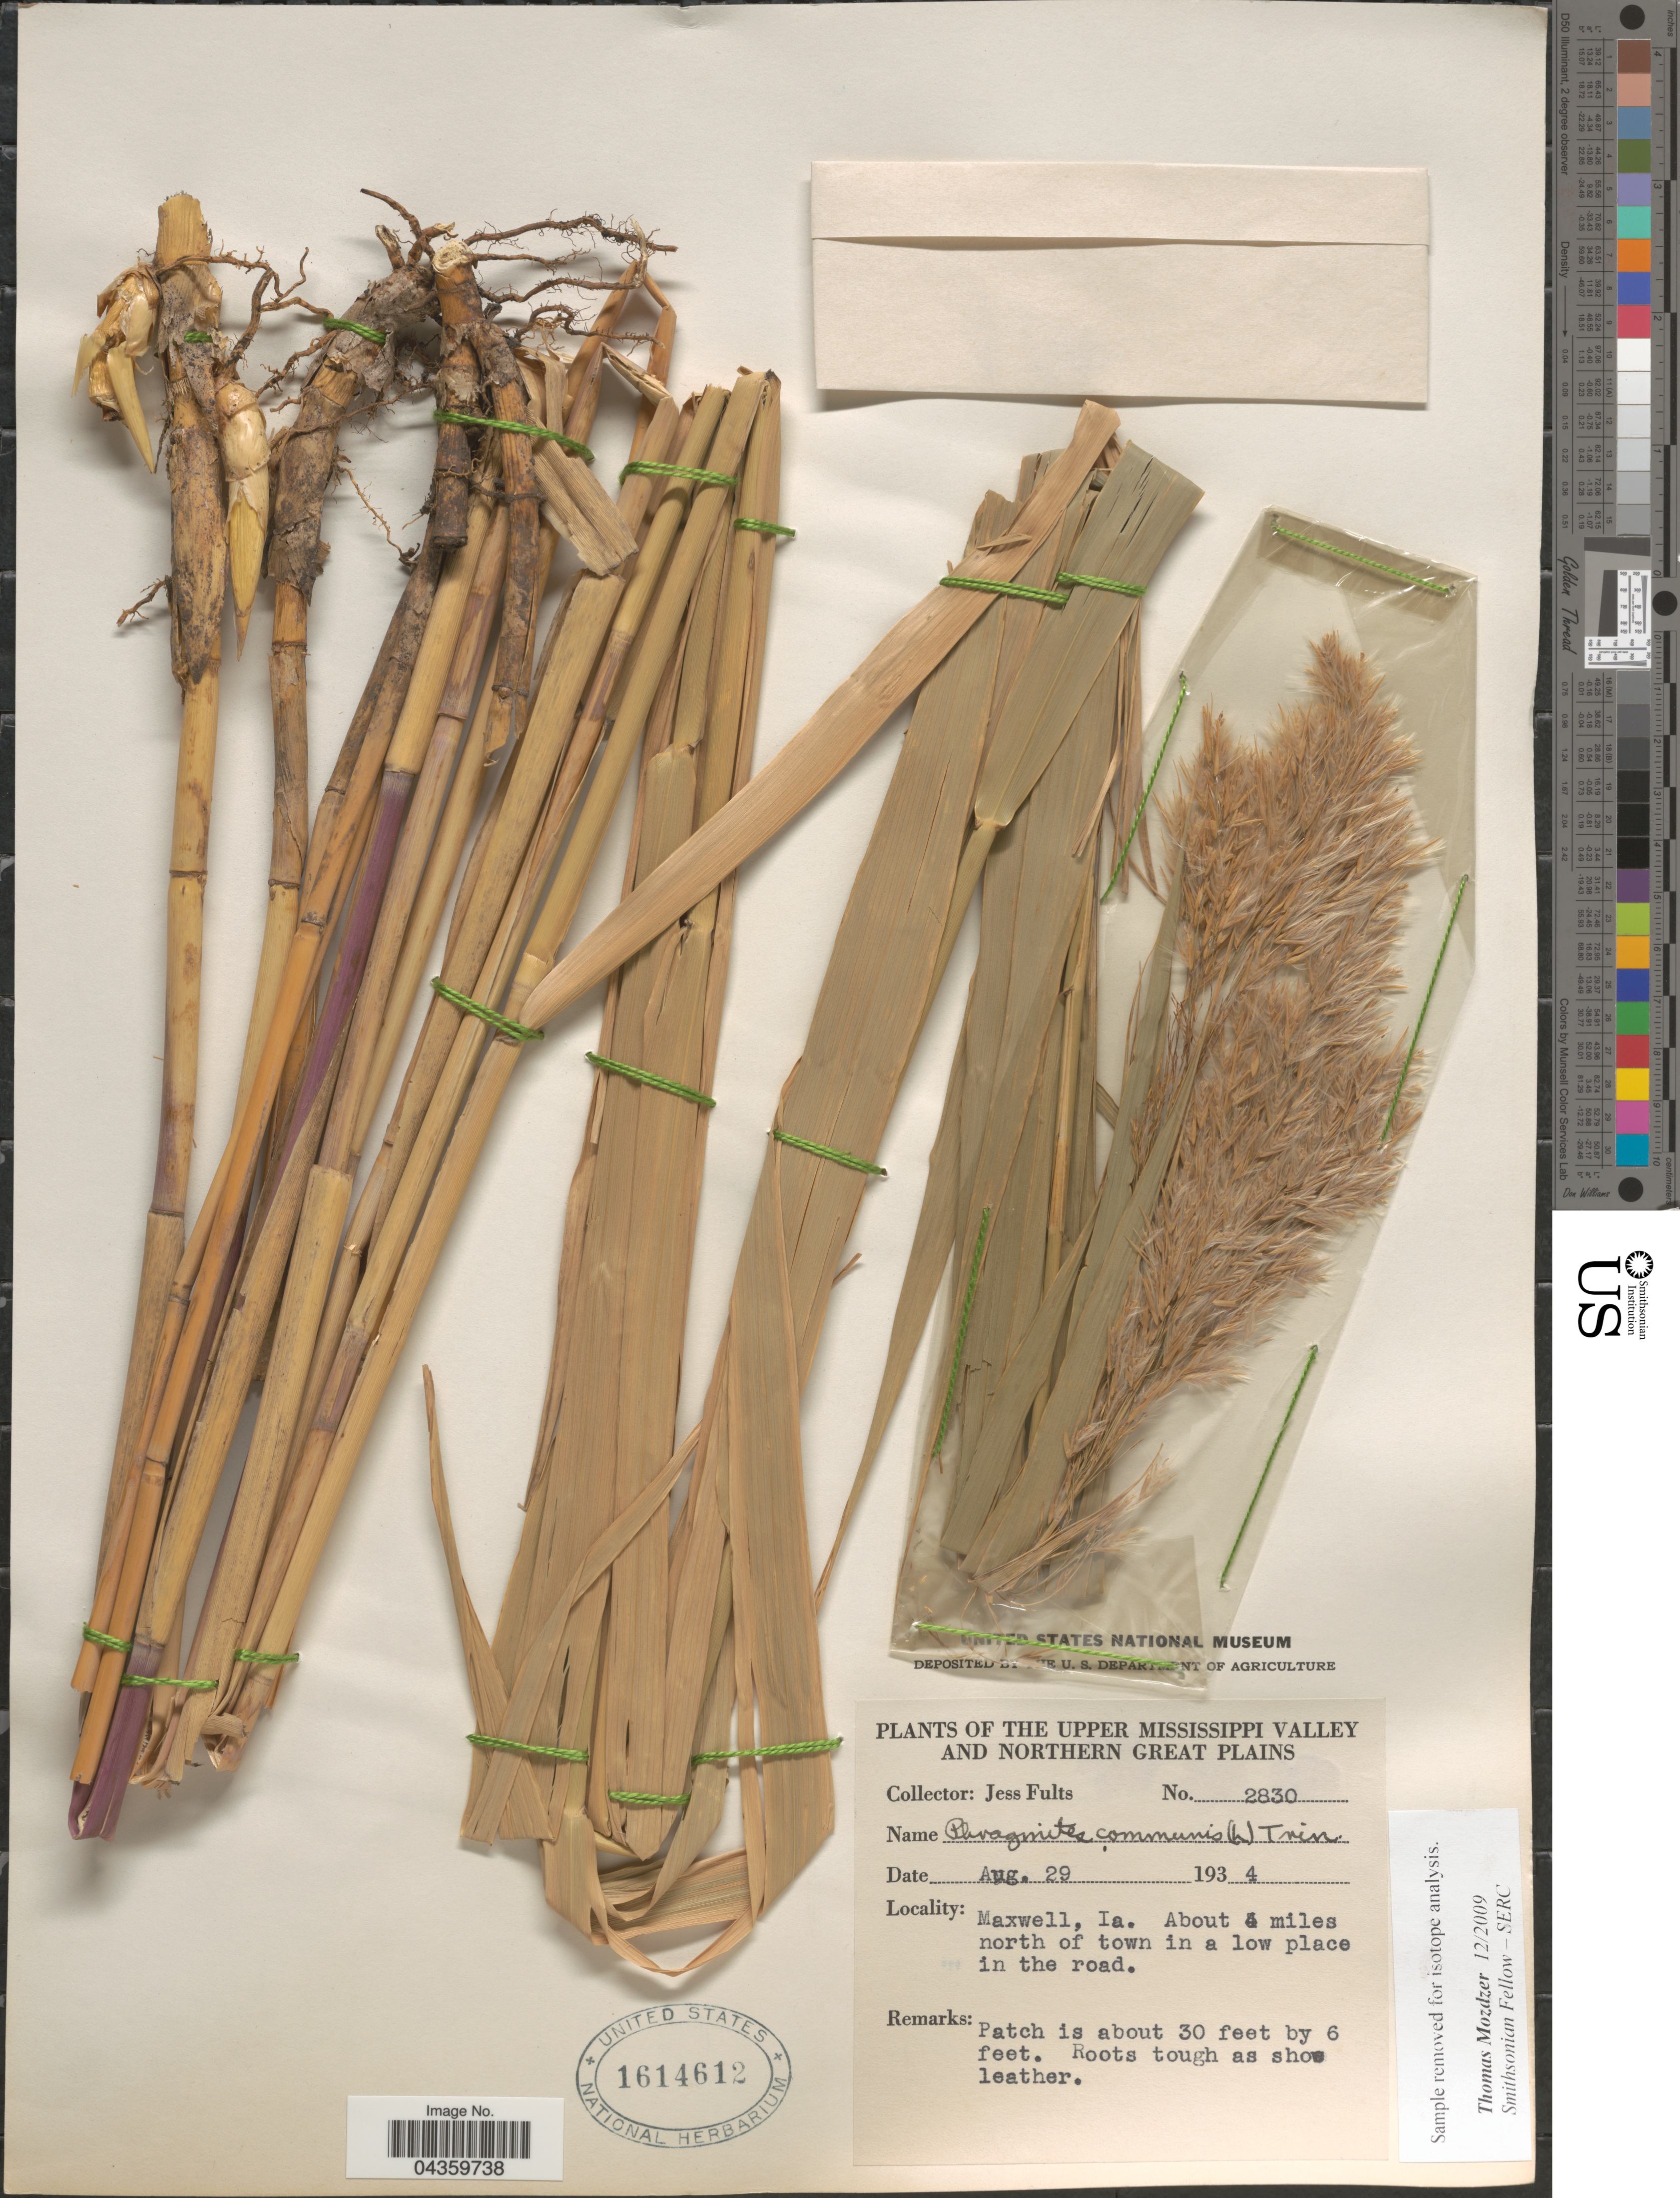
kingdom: Plantae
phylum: Tracheophyta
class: Liliopsida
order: Poales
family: Poaceae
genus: Phragmites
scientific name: Phragmites australis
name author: (Cav.) Trin. ex Steud.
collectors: J. Fults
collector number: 2830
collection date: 1934-08-29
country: United States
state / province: Iowa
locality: The Upper Mississippi Valley and Northern Great Plains. Maxwell. About 4 miles north of town in a low place in the road.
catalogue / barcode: US 1614612